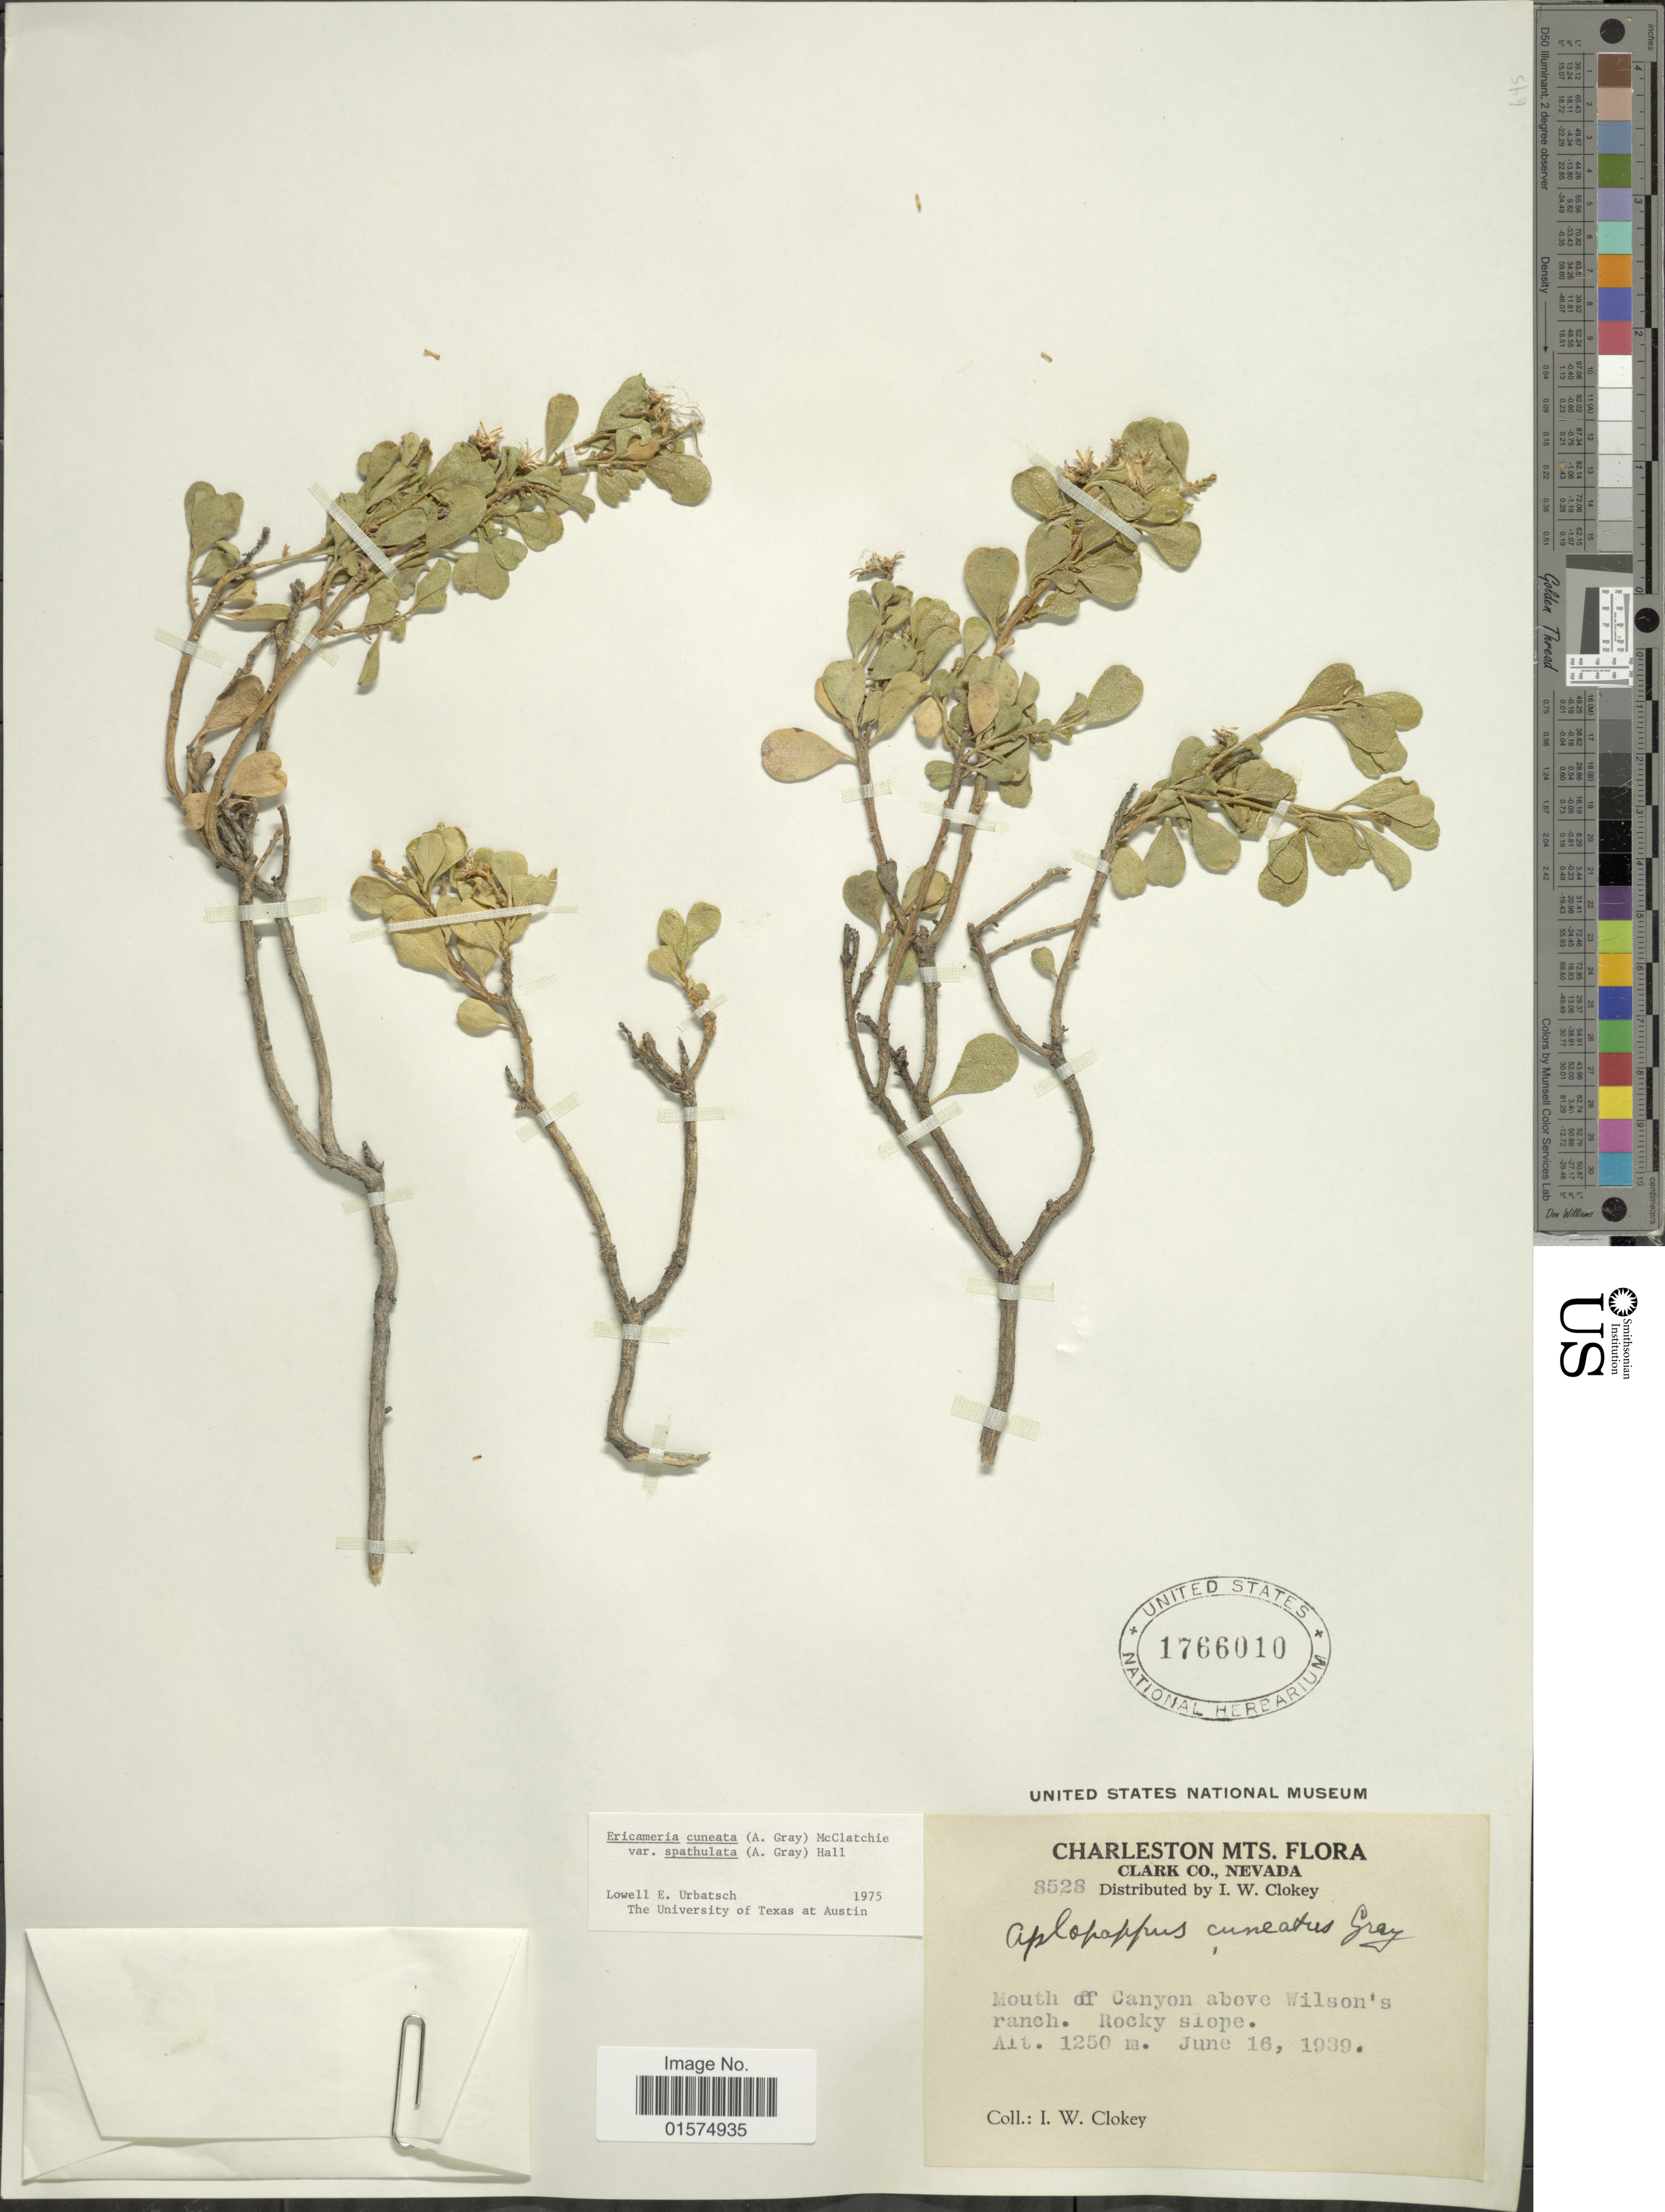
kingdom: Plantae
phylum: Tracheophyta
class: Magnoliopsida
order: Asterales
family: Asteraceae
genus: Ericameria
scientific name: Ericameria cuneata var. spathulata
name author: (A. Gray) H.M. Hall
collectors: I. W. Clokey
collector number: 8528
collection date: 1939-06-16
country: United States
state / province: Nevada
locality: Charleston Mts. Clark Co. Mouth of Canyon above Wilson's ranch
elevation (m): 1250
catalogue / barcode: US 1766010